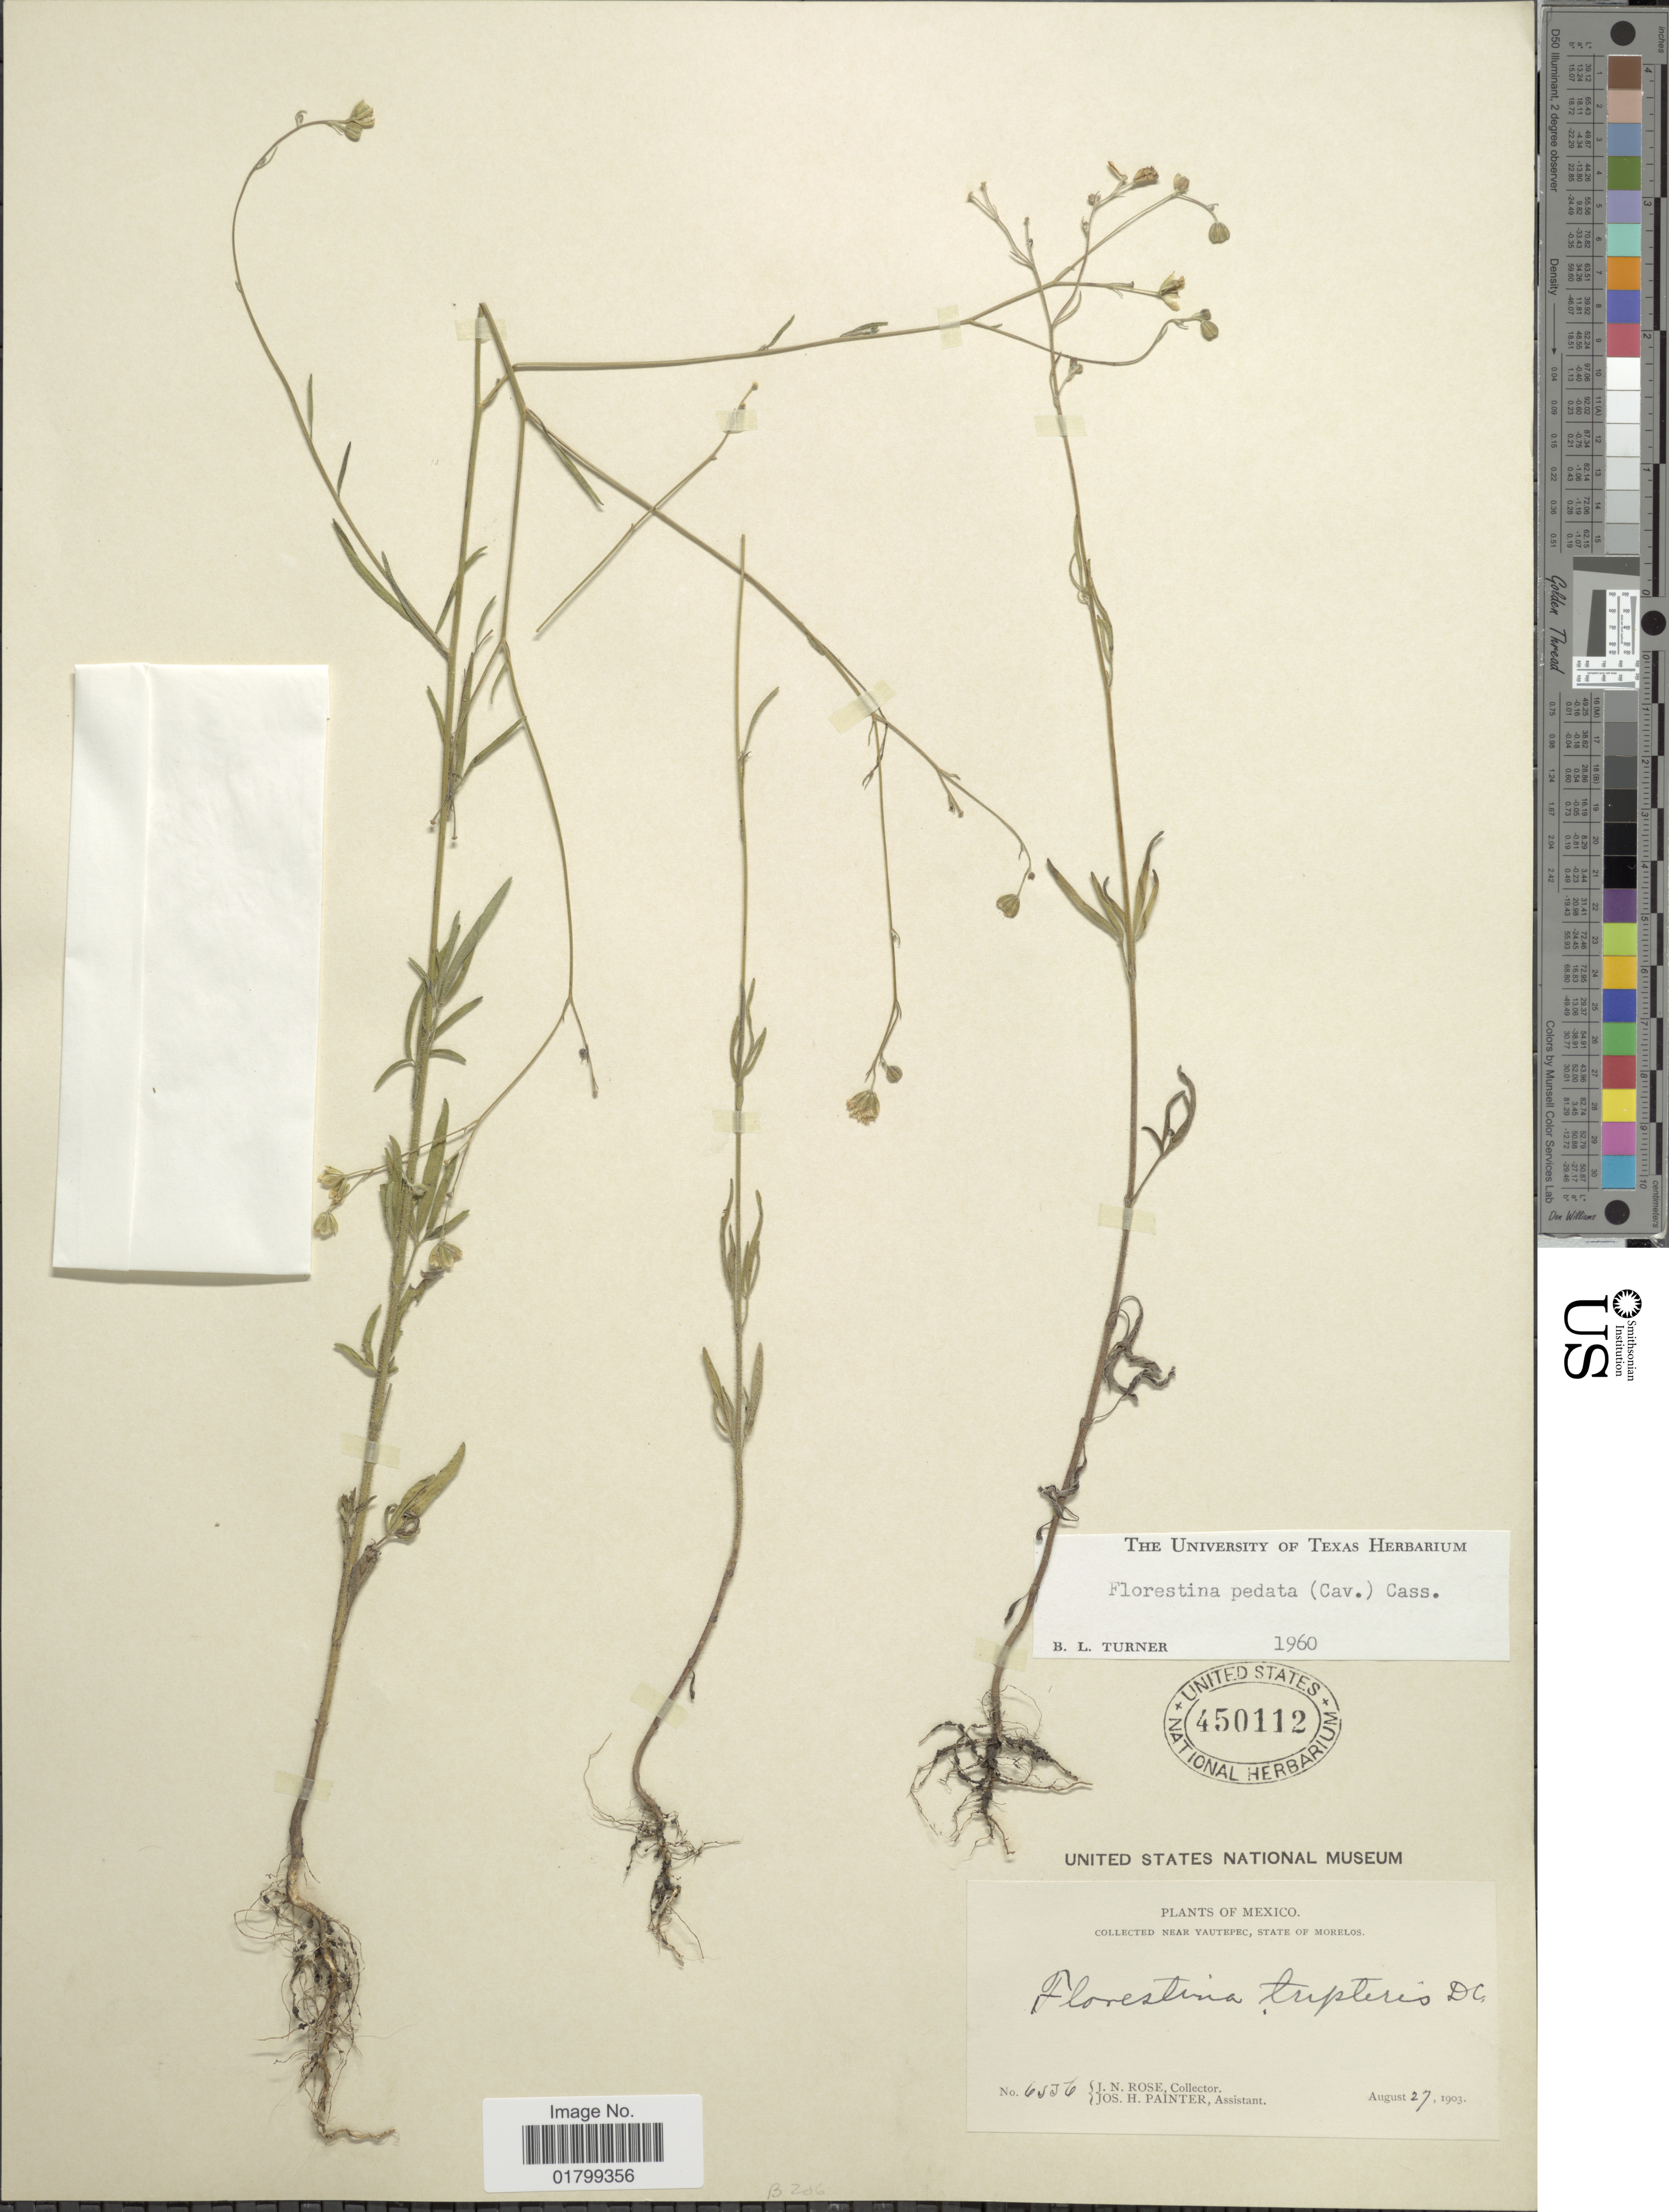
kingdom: Plantae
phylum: Tracheophyta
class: Magnoliopsida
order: Asterales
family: Asteraceae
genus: Florestina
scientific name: Florestina pedata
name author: (Cav.) Cass.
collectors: J. N. Rose & J. H. Painter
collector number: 6556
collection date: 1903-08-27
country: Mexico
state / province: Morelos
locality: Near Yautepec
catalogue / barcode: US 450112